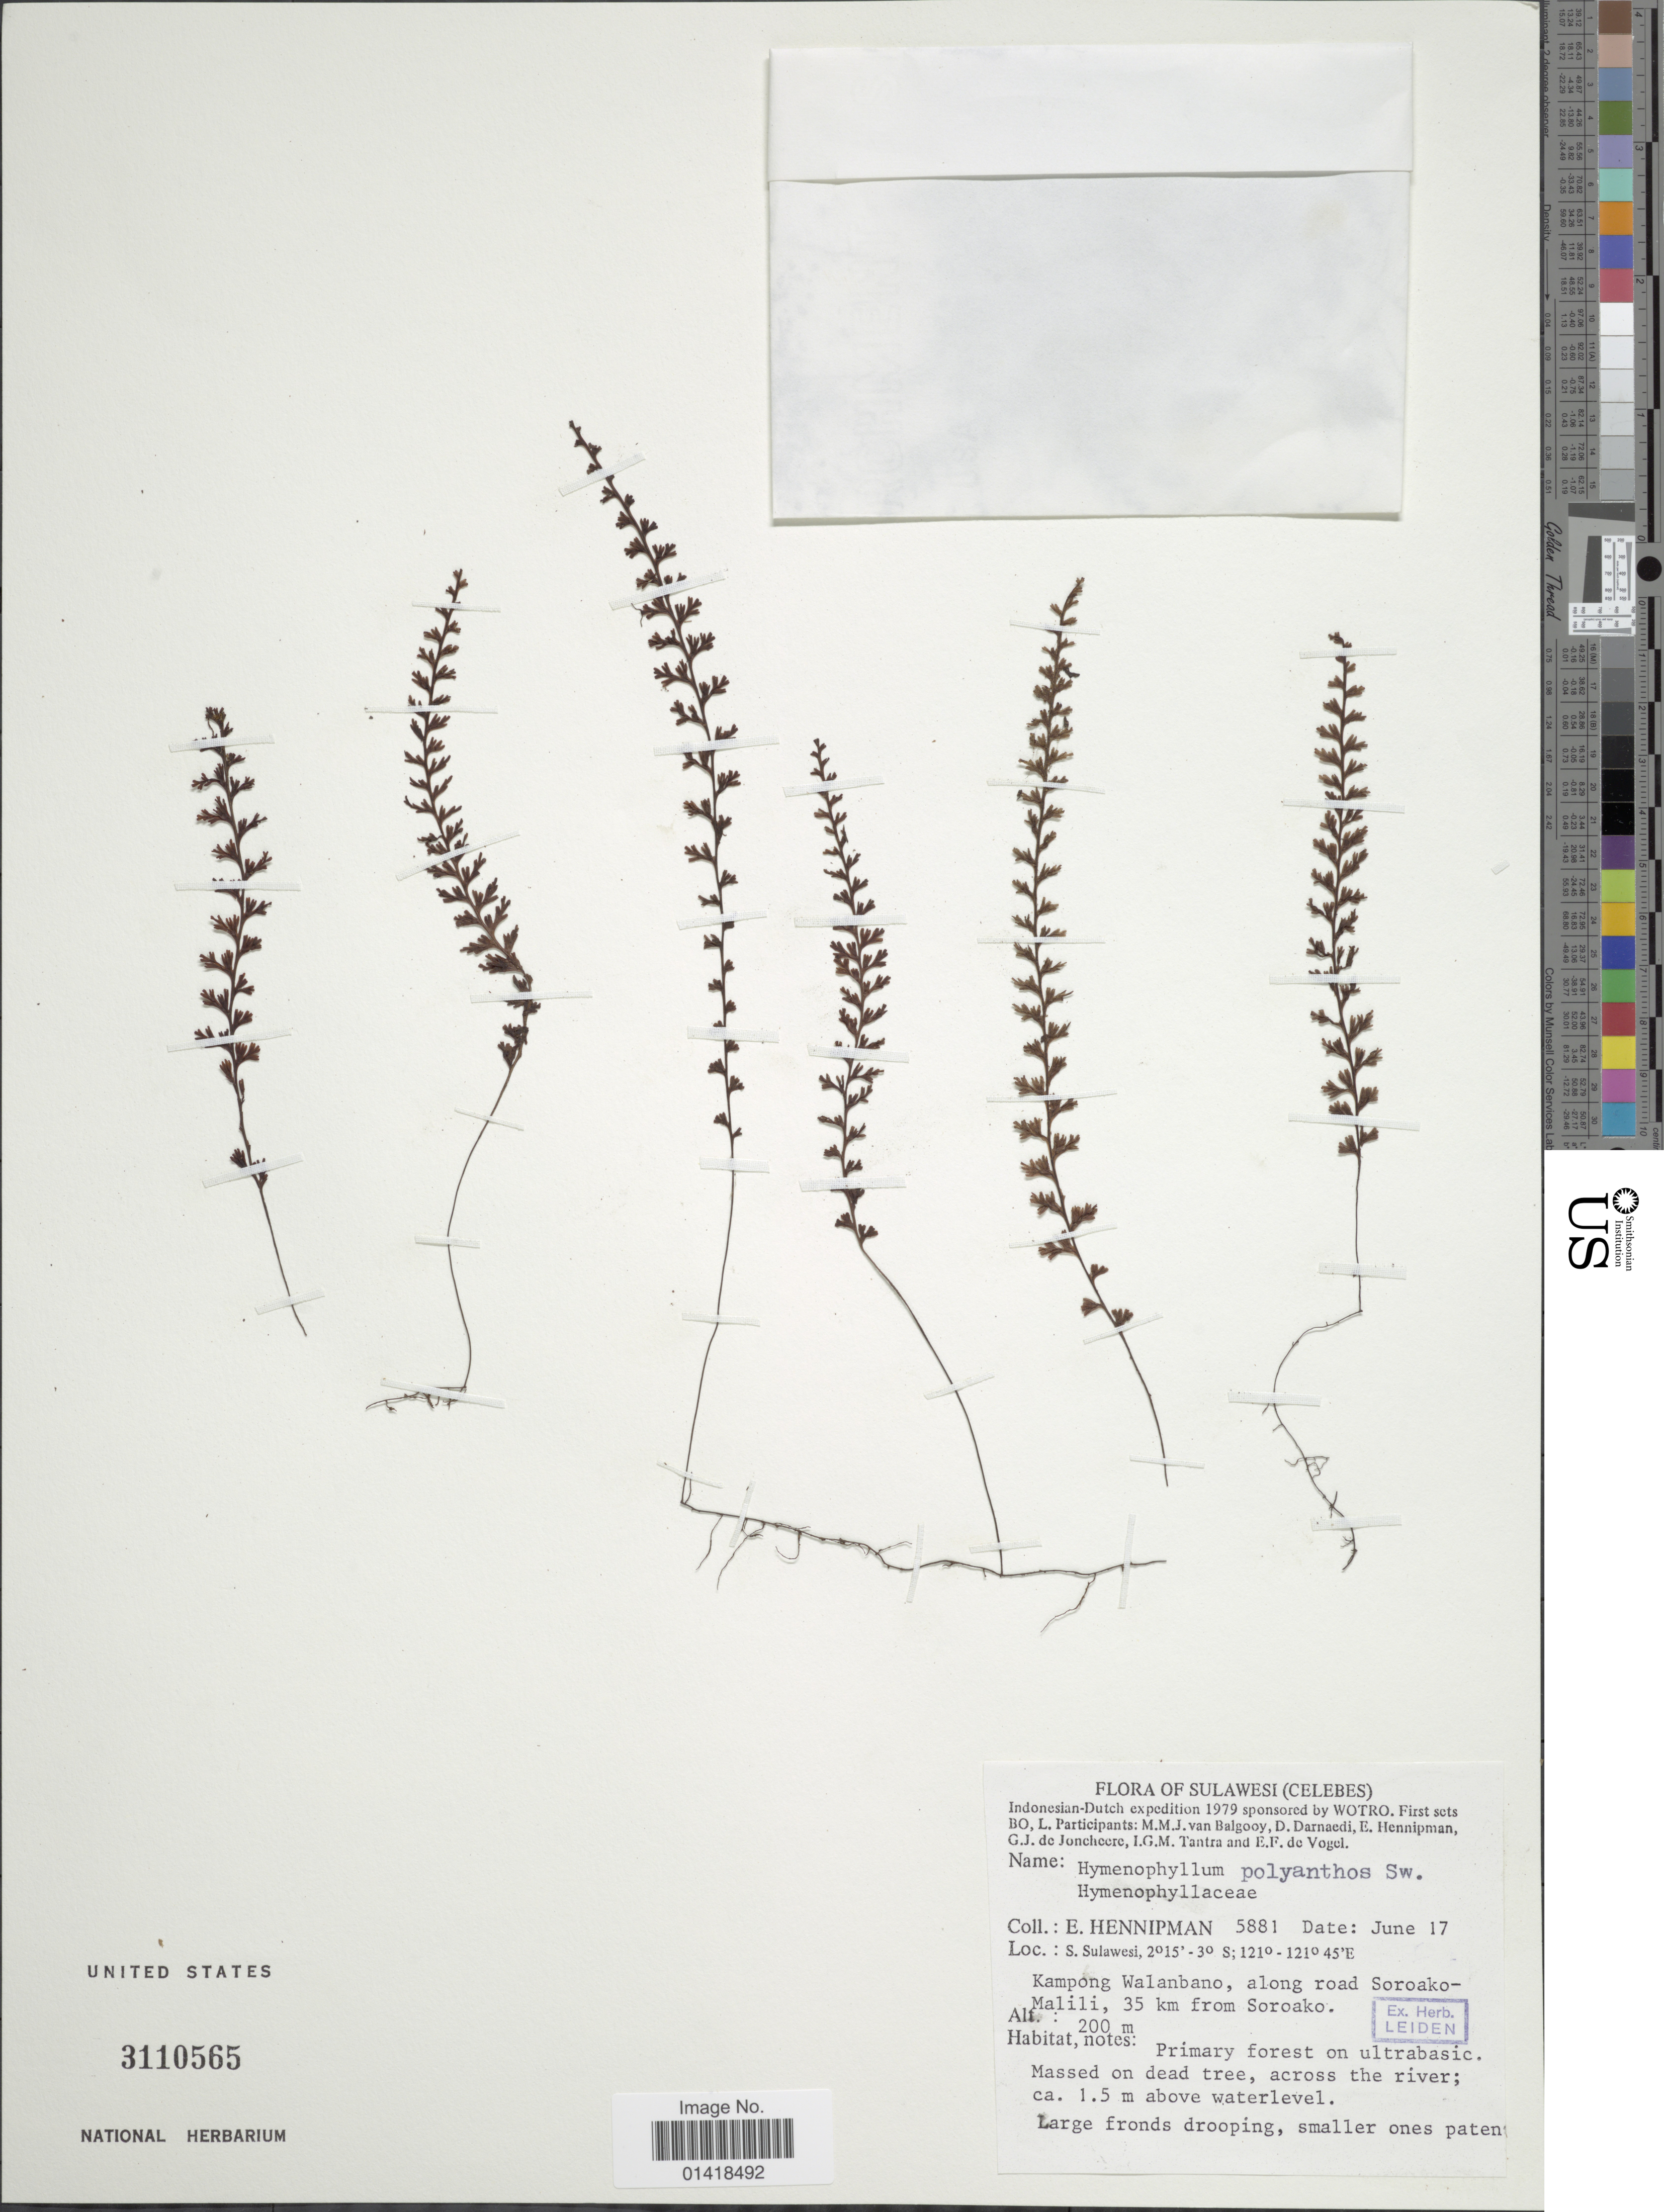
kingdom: Plantae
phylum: Tracheophyta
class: Polypodiopsida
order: Hymenophyllales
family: Hymenophyllaceae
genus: Hymenophyllum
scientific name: Hymenophyllum polyanthos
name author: (Sw.) Sw.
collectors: E. Hennipman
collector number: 5881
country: Indonesia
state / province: Sulawesi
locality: S.Sulawesi, Kampong Walanbano, along road Soroako-Malili, 25 km from Soako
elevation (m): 200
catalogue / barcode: US 3110565